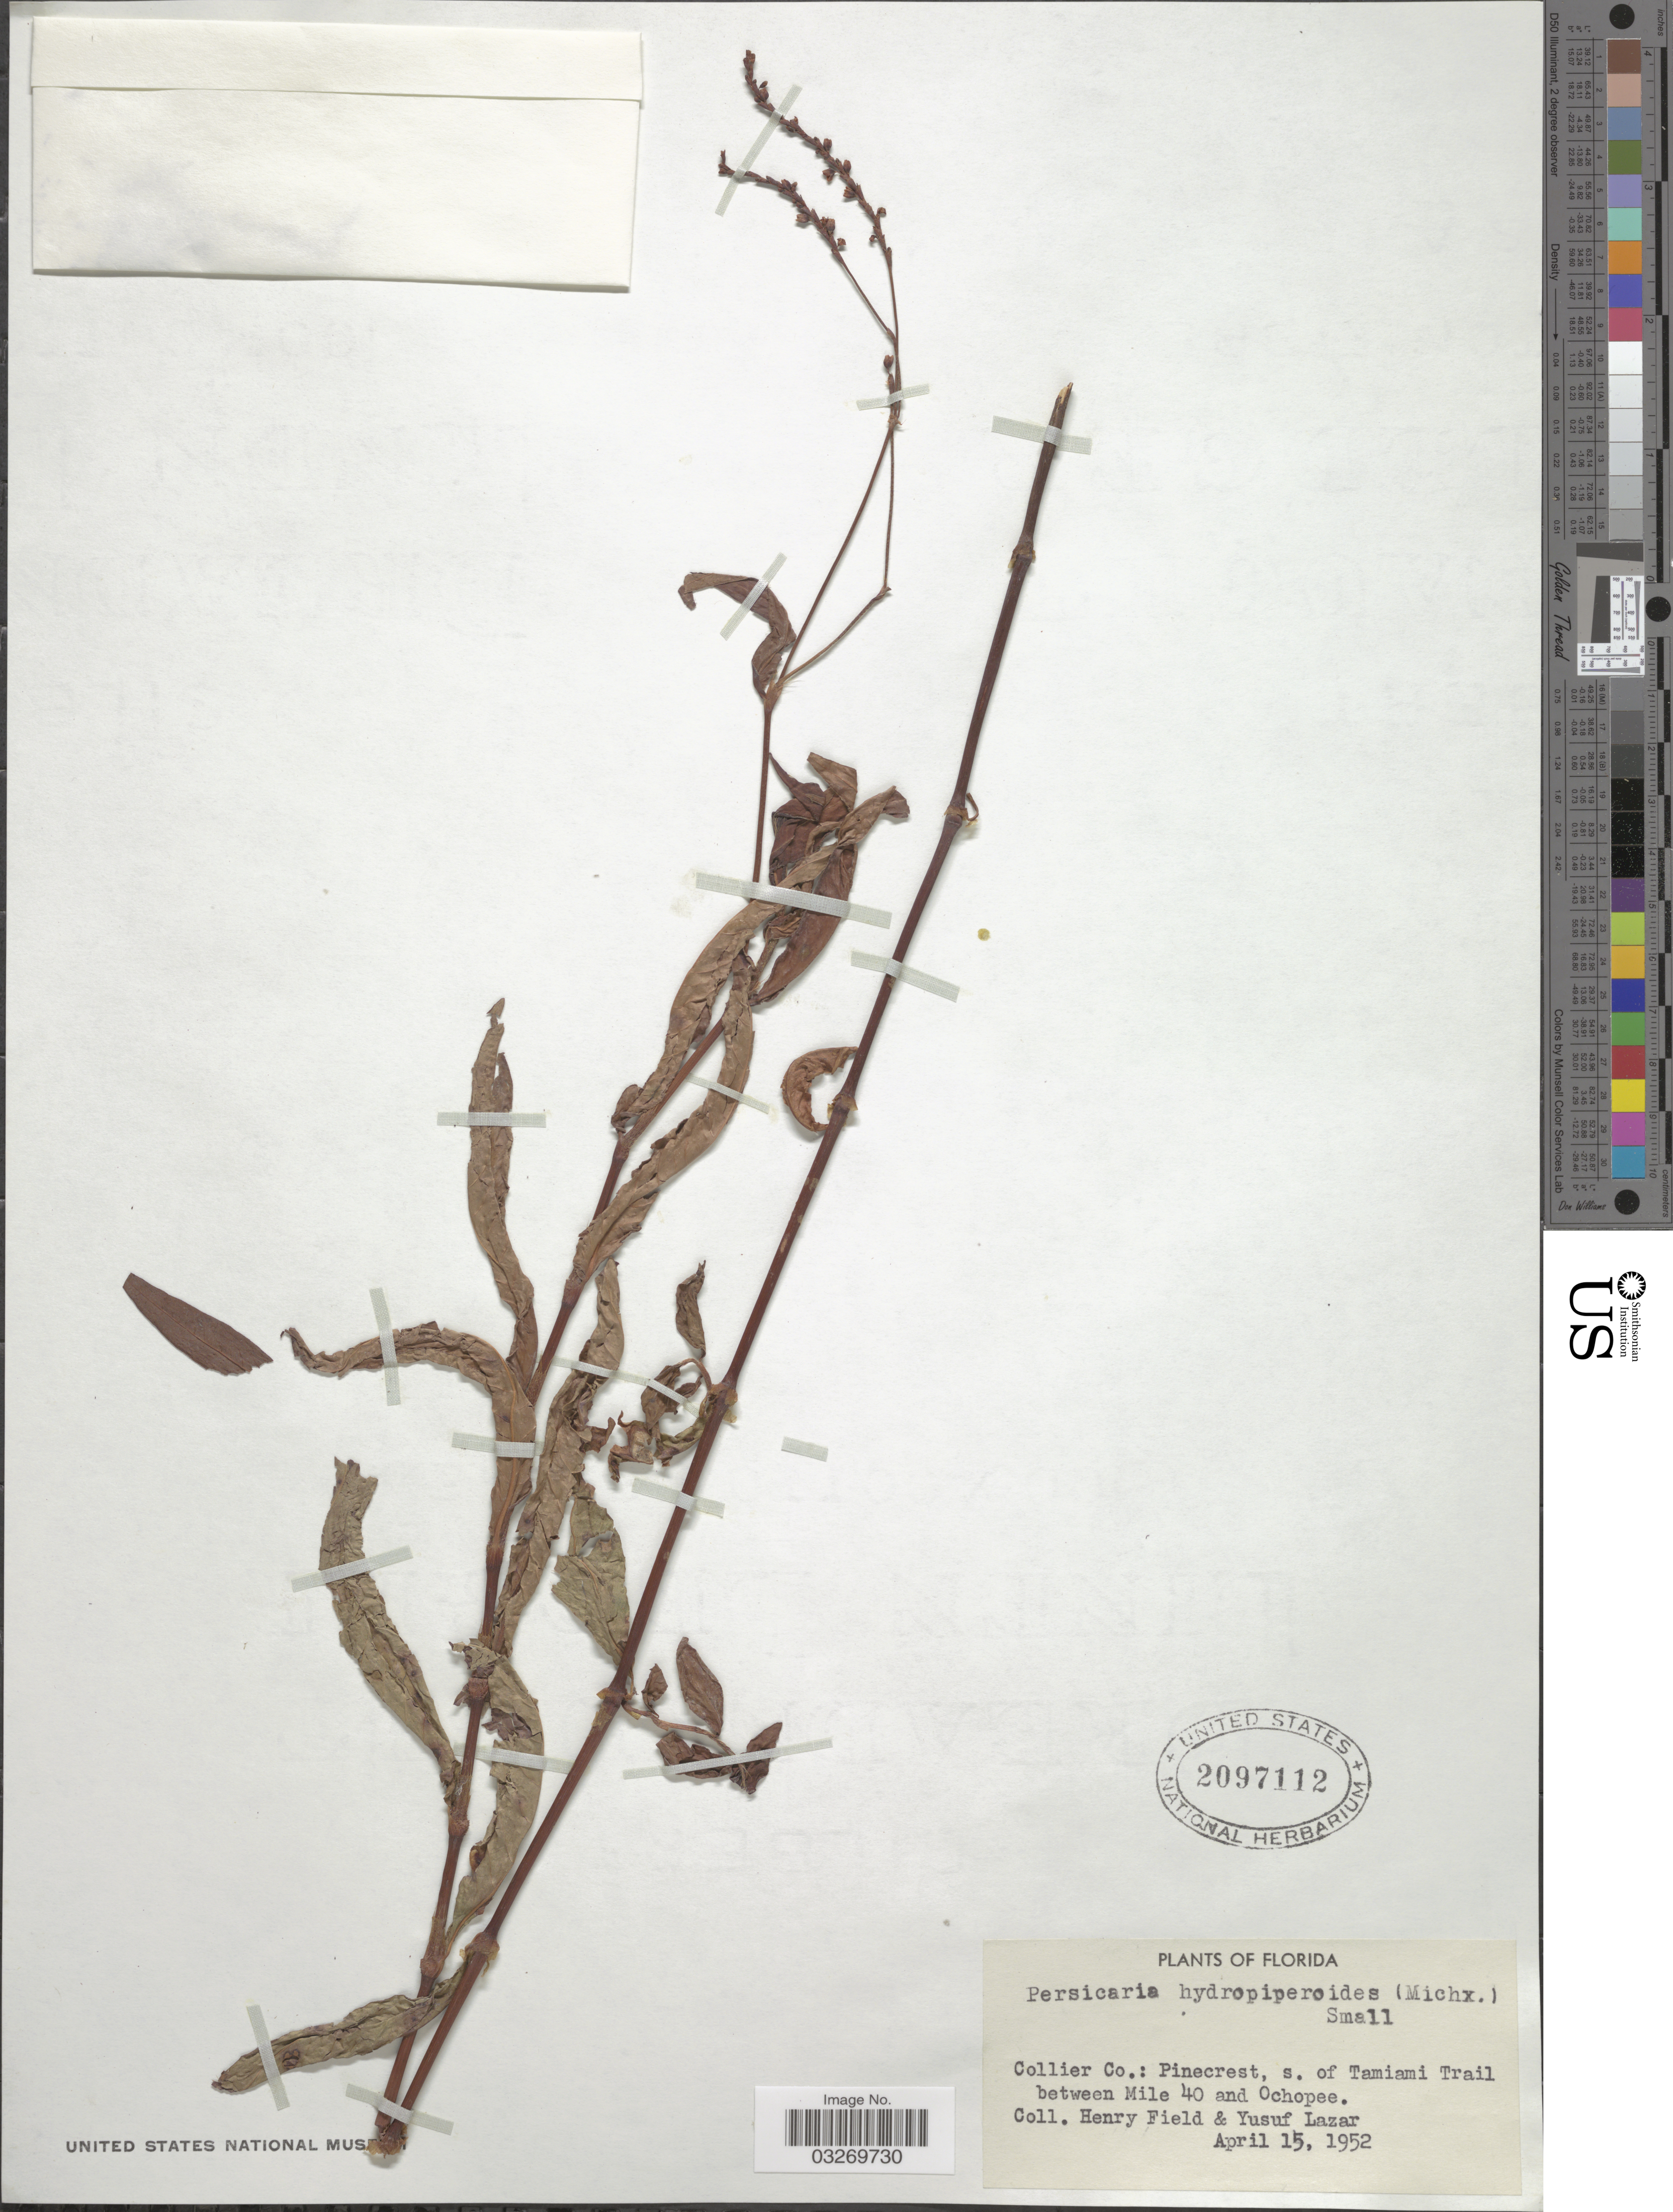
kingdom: Plantae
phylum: Tracheophyta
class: Magnoliopsida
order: Caryophyllales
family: Polygonaceae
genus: Polygonum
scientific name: Polygonum hydropiperoides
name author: Michx.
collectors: H. Field & Y. Lazar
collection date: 1952-04-15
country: United States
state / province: Florida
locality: Collier Co.: Pinecrest, s. of Tamiami Trail between Mile 40 and Ochopee.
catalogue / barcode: US 2097112